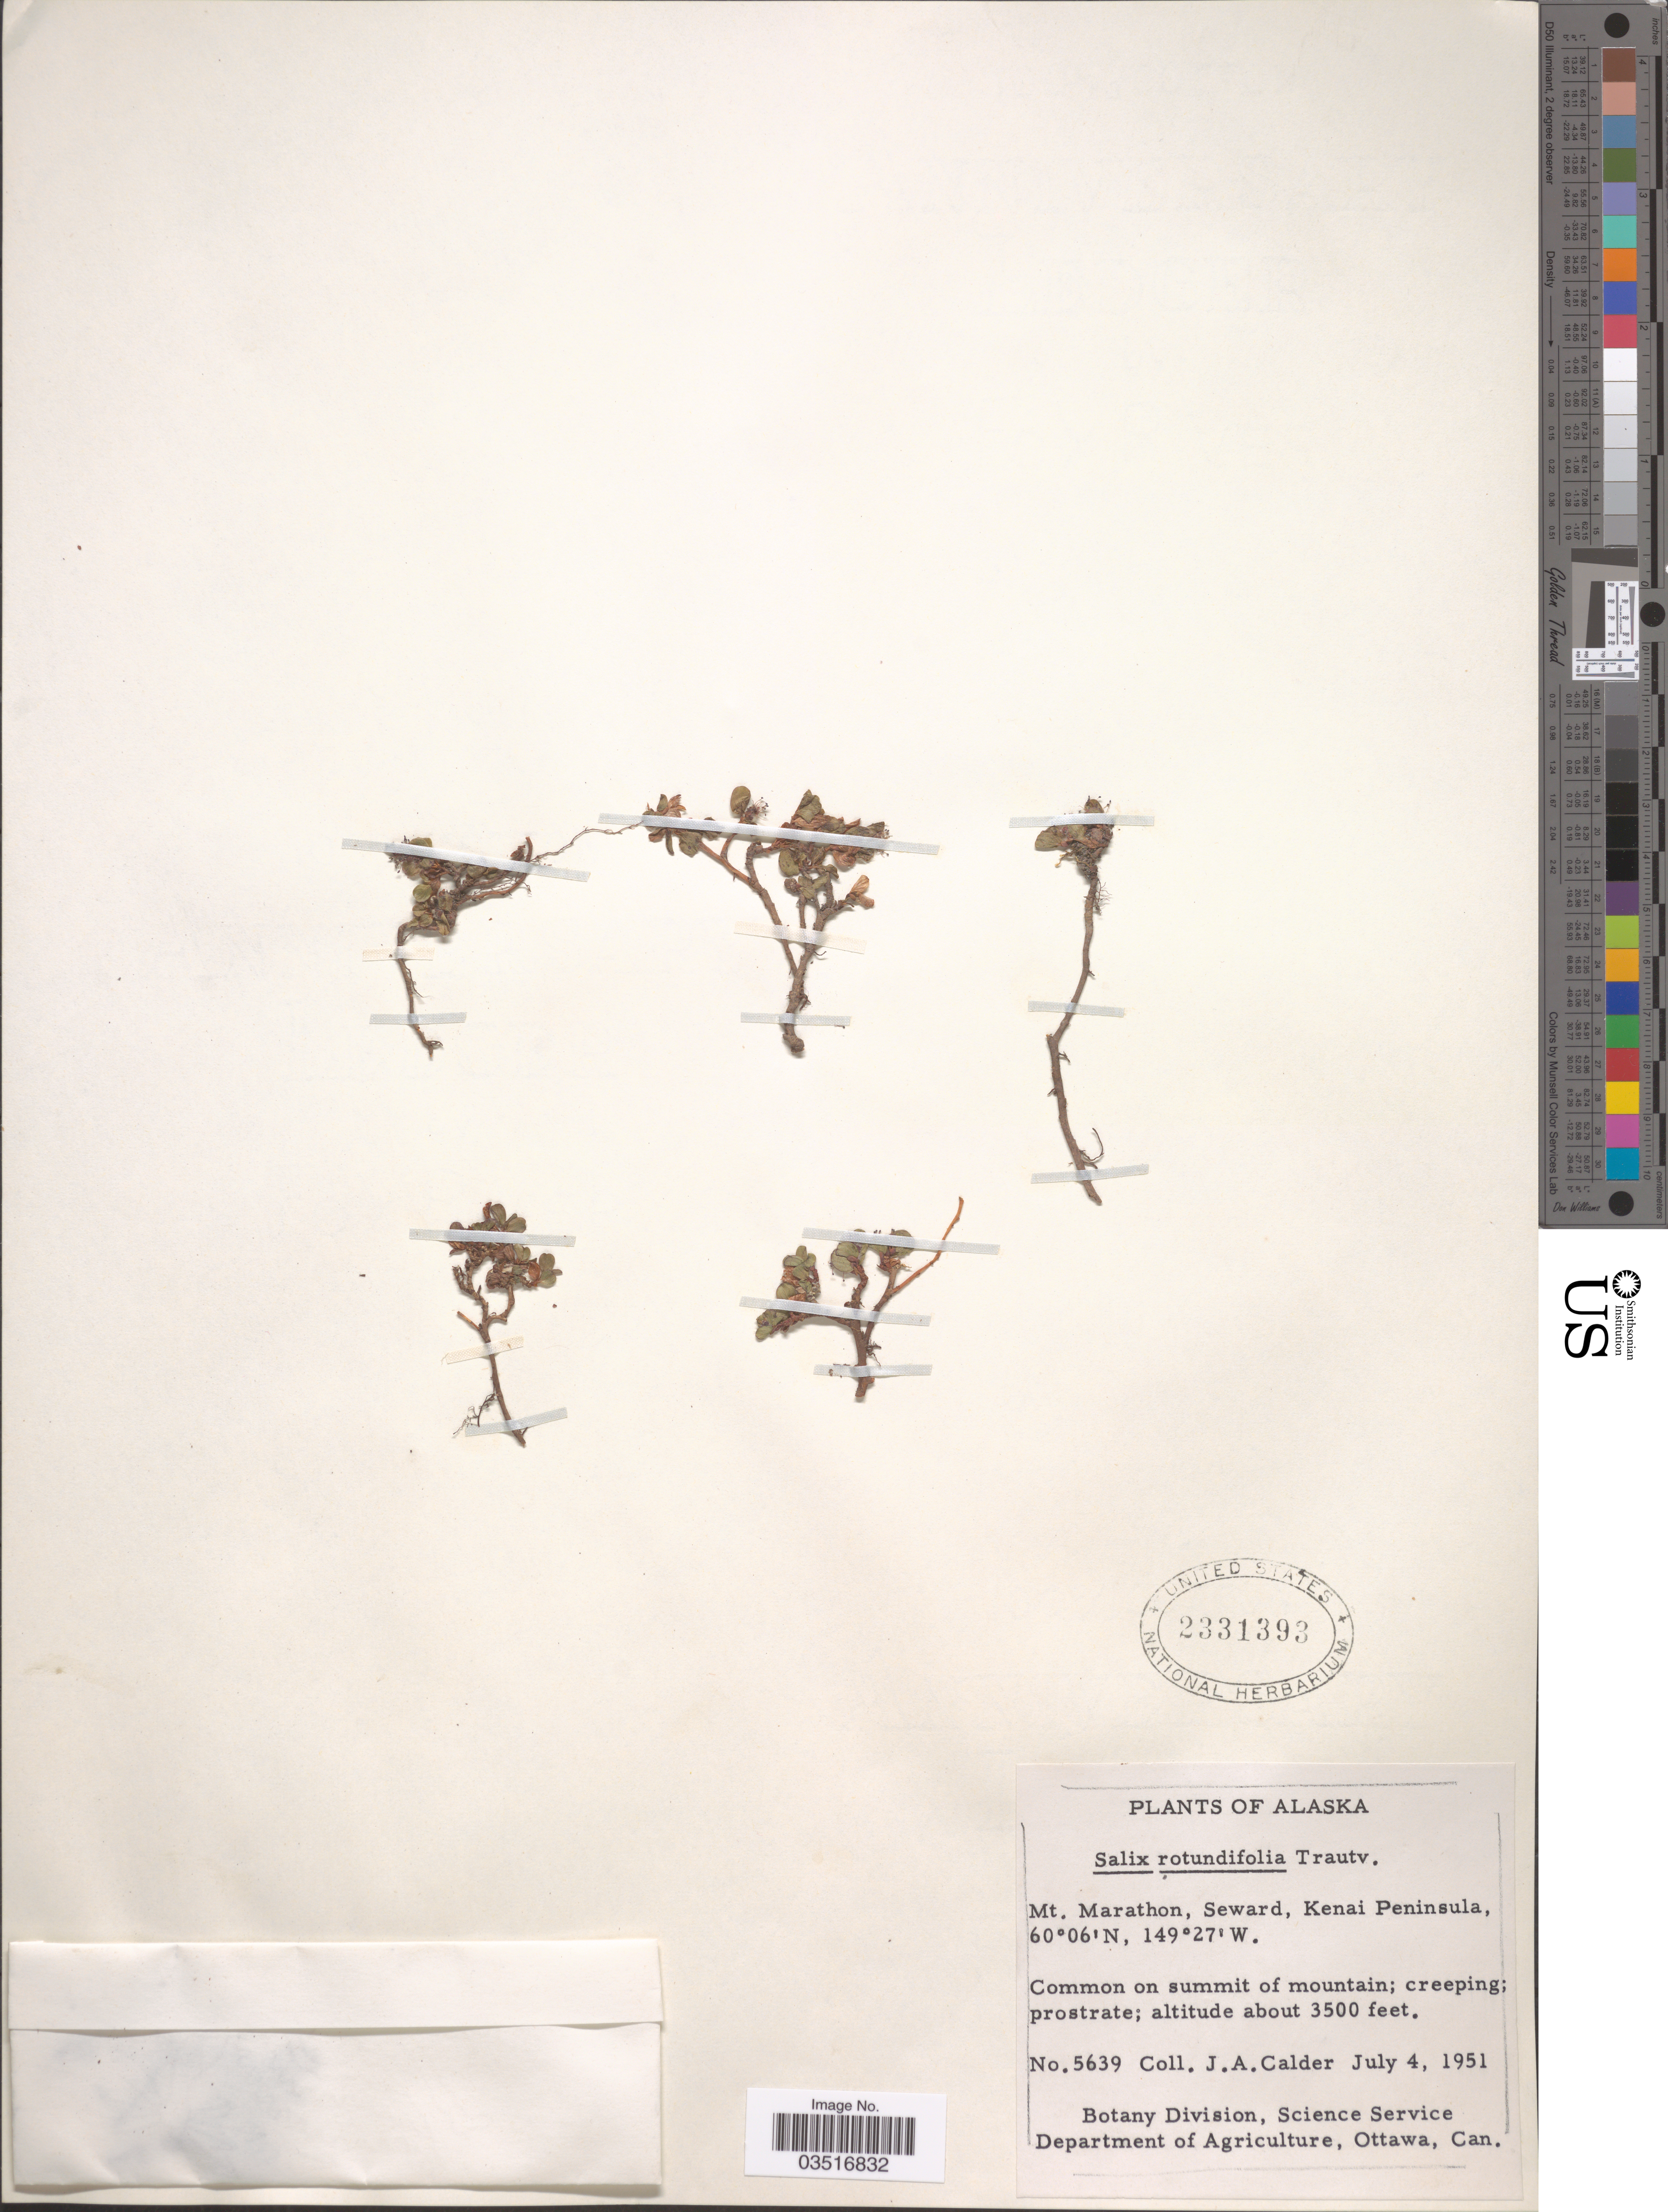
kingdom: Plantae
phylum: Tracheophyta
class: Magnoliopsida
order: Malpighiales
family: Salicaceae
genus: Salix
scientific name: Salix rotundifolia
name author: Trautv.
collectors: J. A. Calder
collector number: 5639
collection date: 1951-07-04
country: United States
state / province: Alaska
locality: Mt. Marathon, Seward, Kenai Peninsula. Common on summit of mountain.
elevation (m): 1067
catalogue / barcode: US 2331393